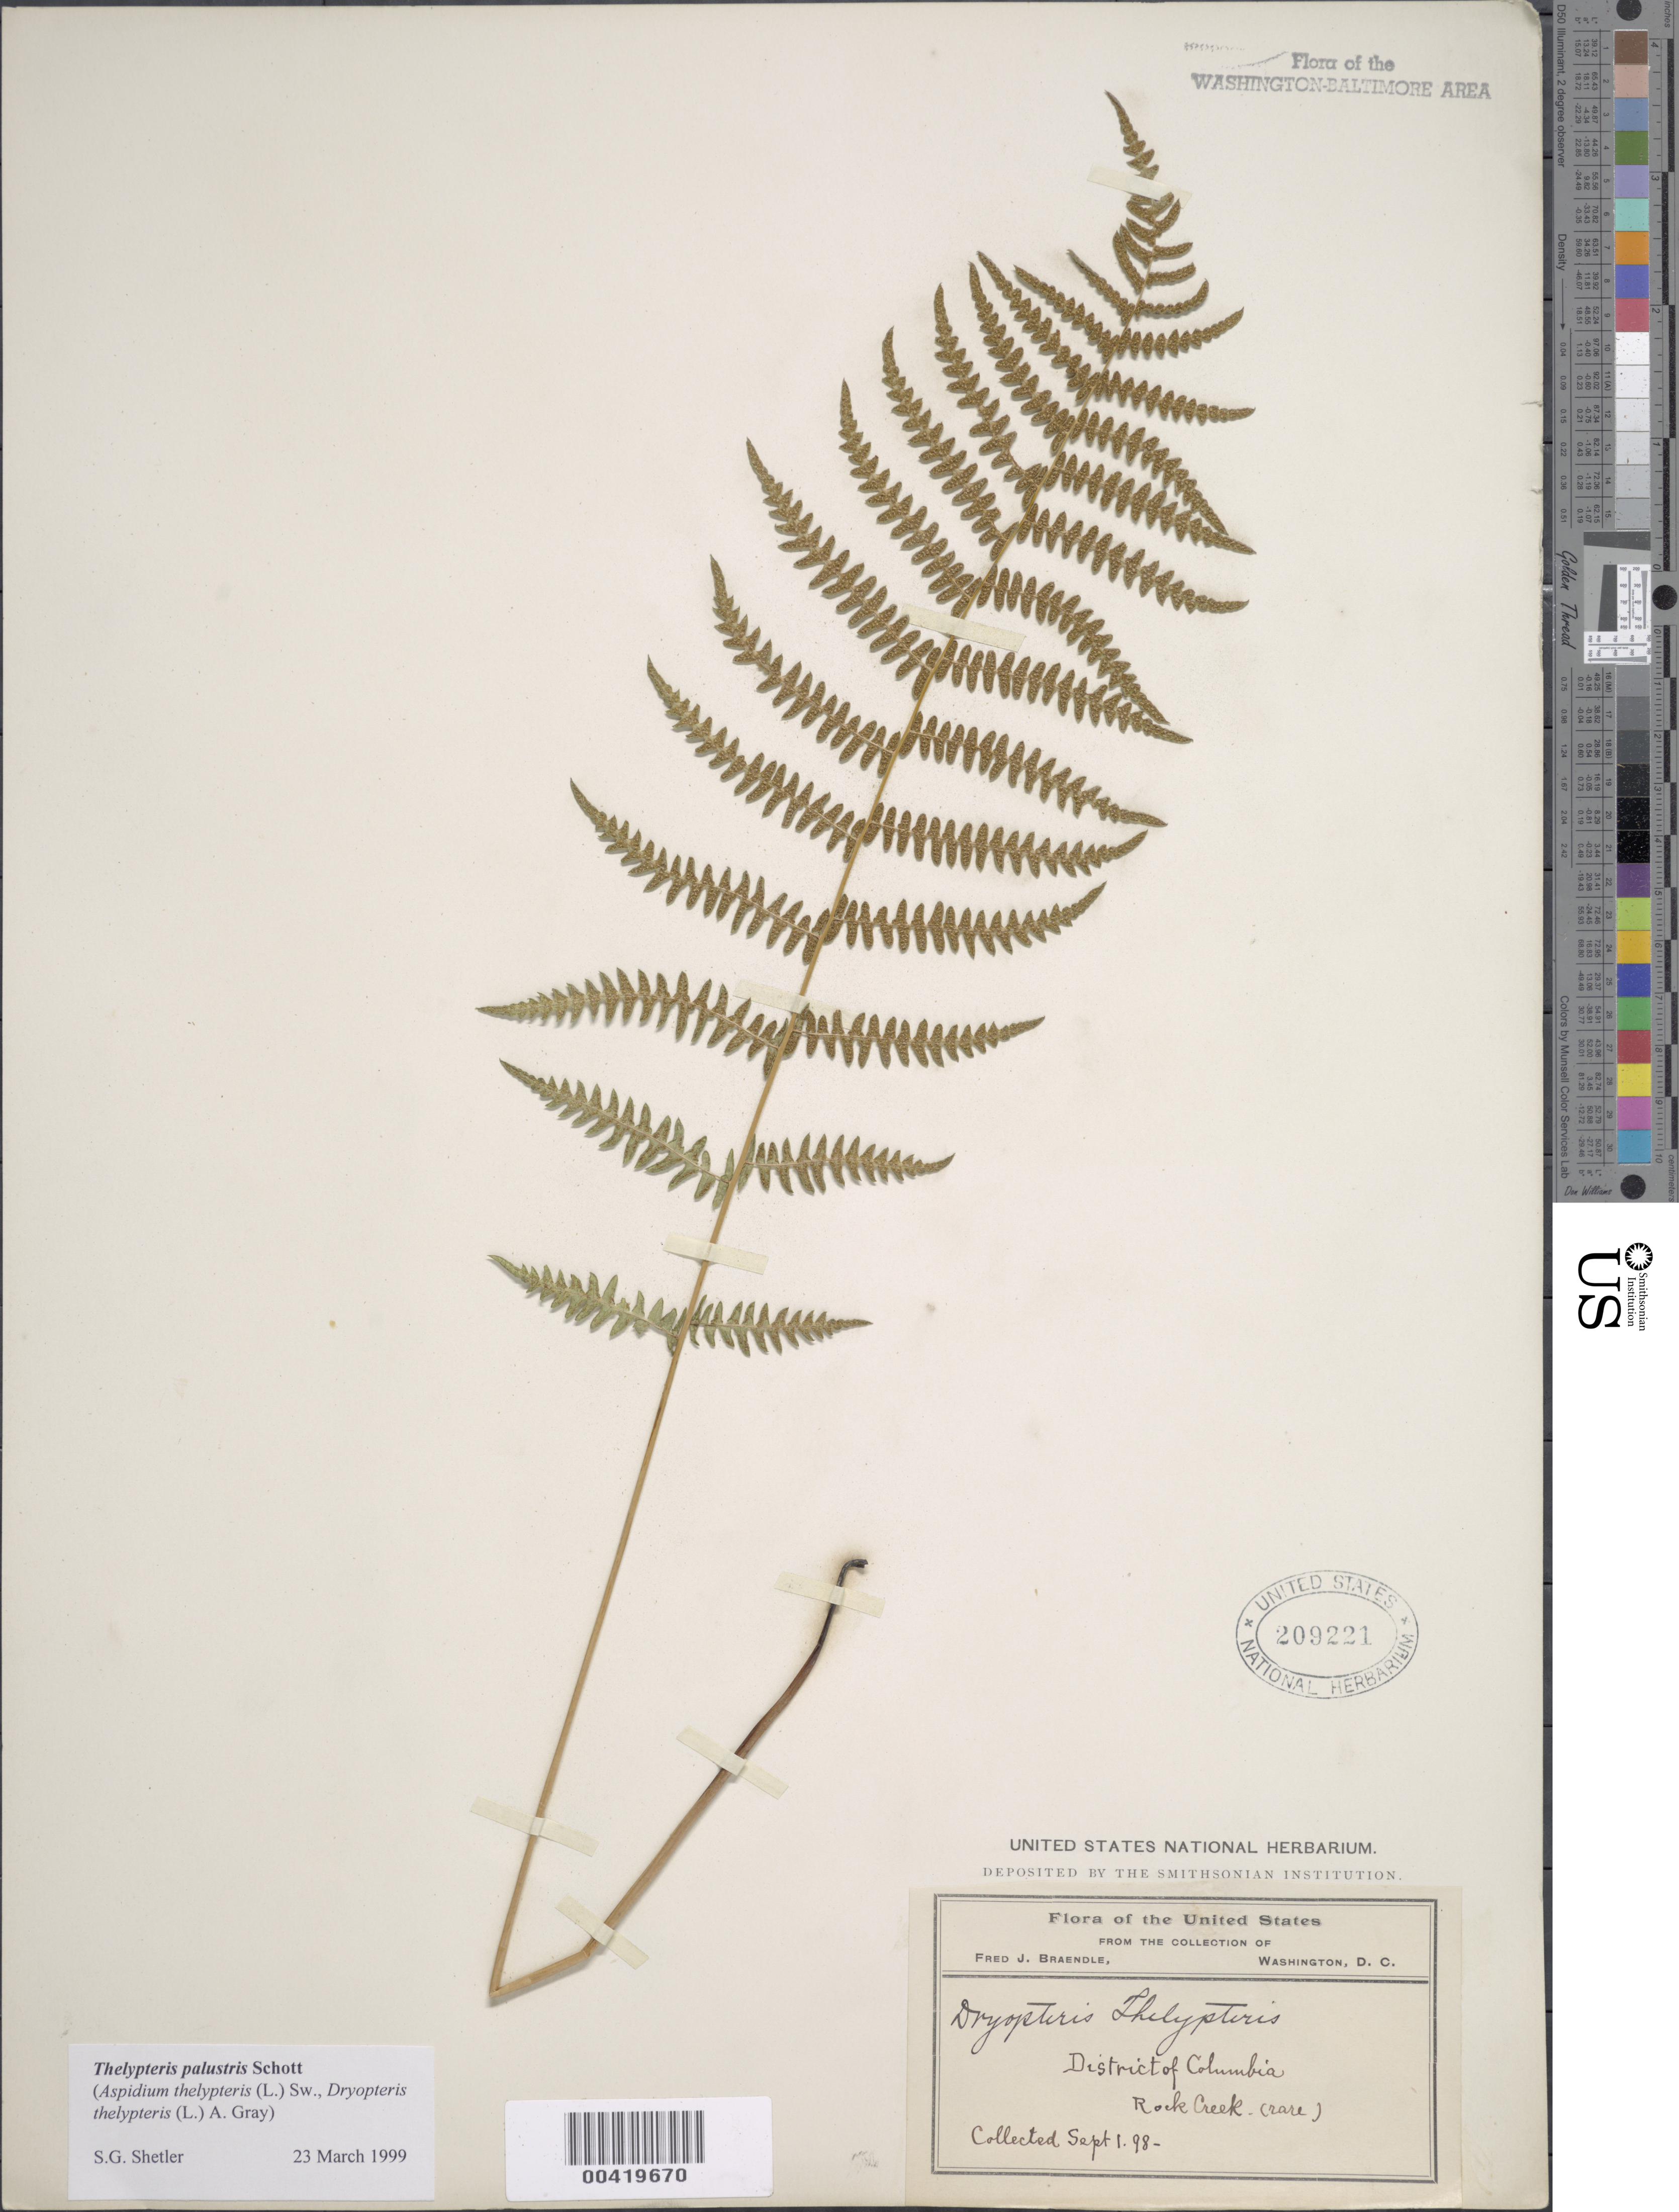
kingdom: Plantae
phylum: Tracheophyta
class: Polypodiopsida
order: Polypodiales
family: Thelypteridaceae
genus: Thelypteris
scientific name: Thelypteris palustris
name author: (Salisb.) Schott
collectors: F. Braendle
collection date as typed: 01 Sep 1898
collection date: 1898-09-01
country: United States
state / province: District of Columbia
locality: Rock Creek Rock Creek Park and Vicinity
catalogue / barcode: US 209221